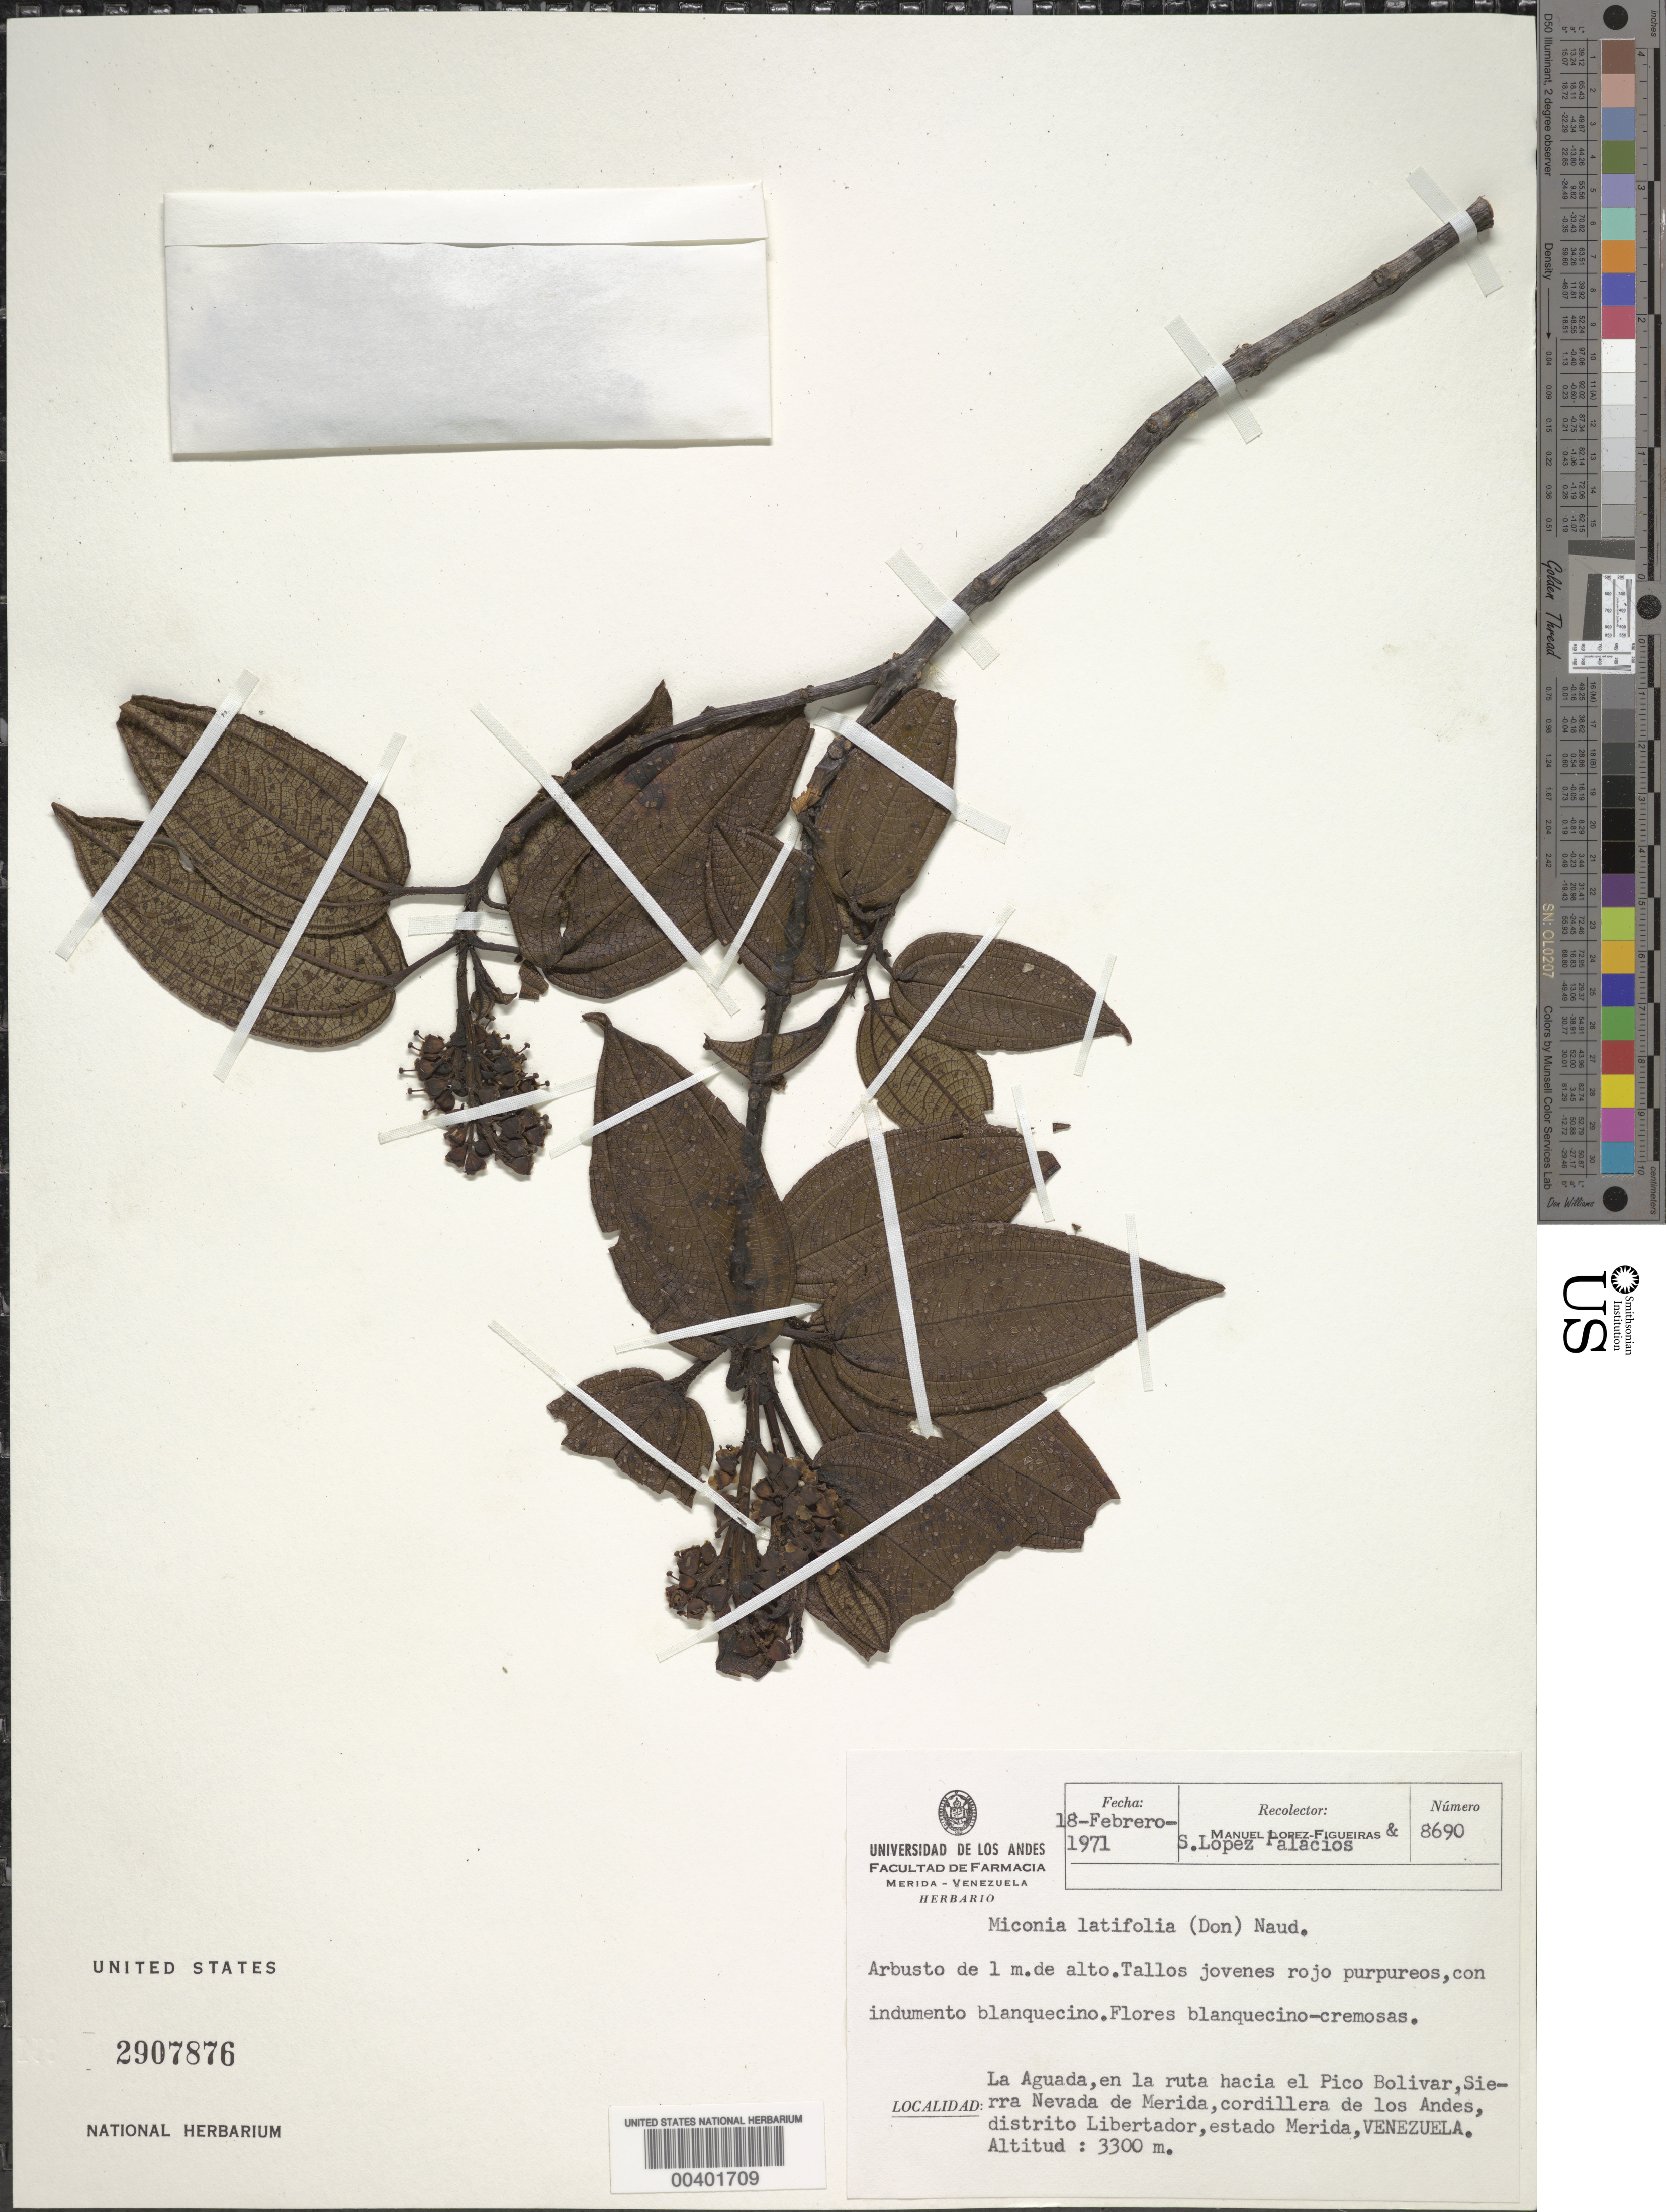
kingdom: Plantae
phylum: Tracheophyta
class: Magnoliopsida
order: Myrtales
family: Melastomataceae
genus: Miconia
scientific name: Miconia latifolia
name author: (D. Don) Naudin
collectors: M. López Figueiras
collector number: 8690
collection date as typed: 18 Feb 1971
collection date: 1971-02-18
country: Venezuela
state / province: Mérida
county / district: Libertador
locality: La Aguada, en la ruta hacia el Pico Bolívar, Sierra Nevada de Mérida, cordillera de los Andes. Aguada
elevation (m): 3300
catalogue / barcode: US 2907876